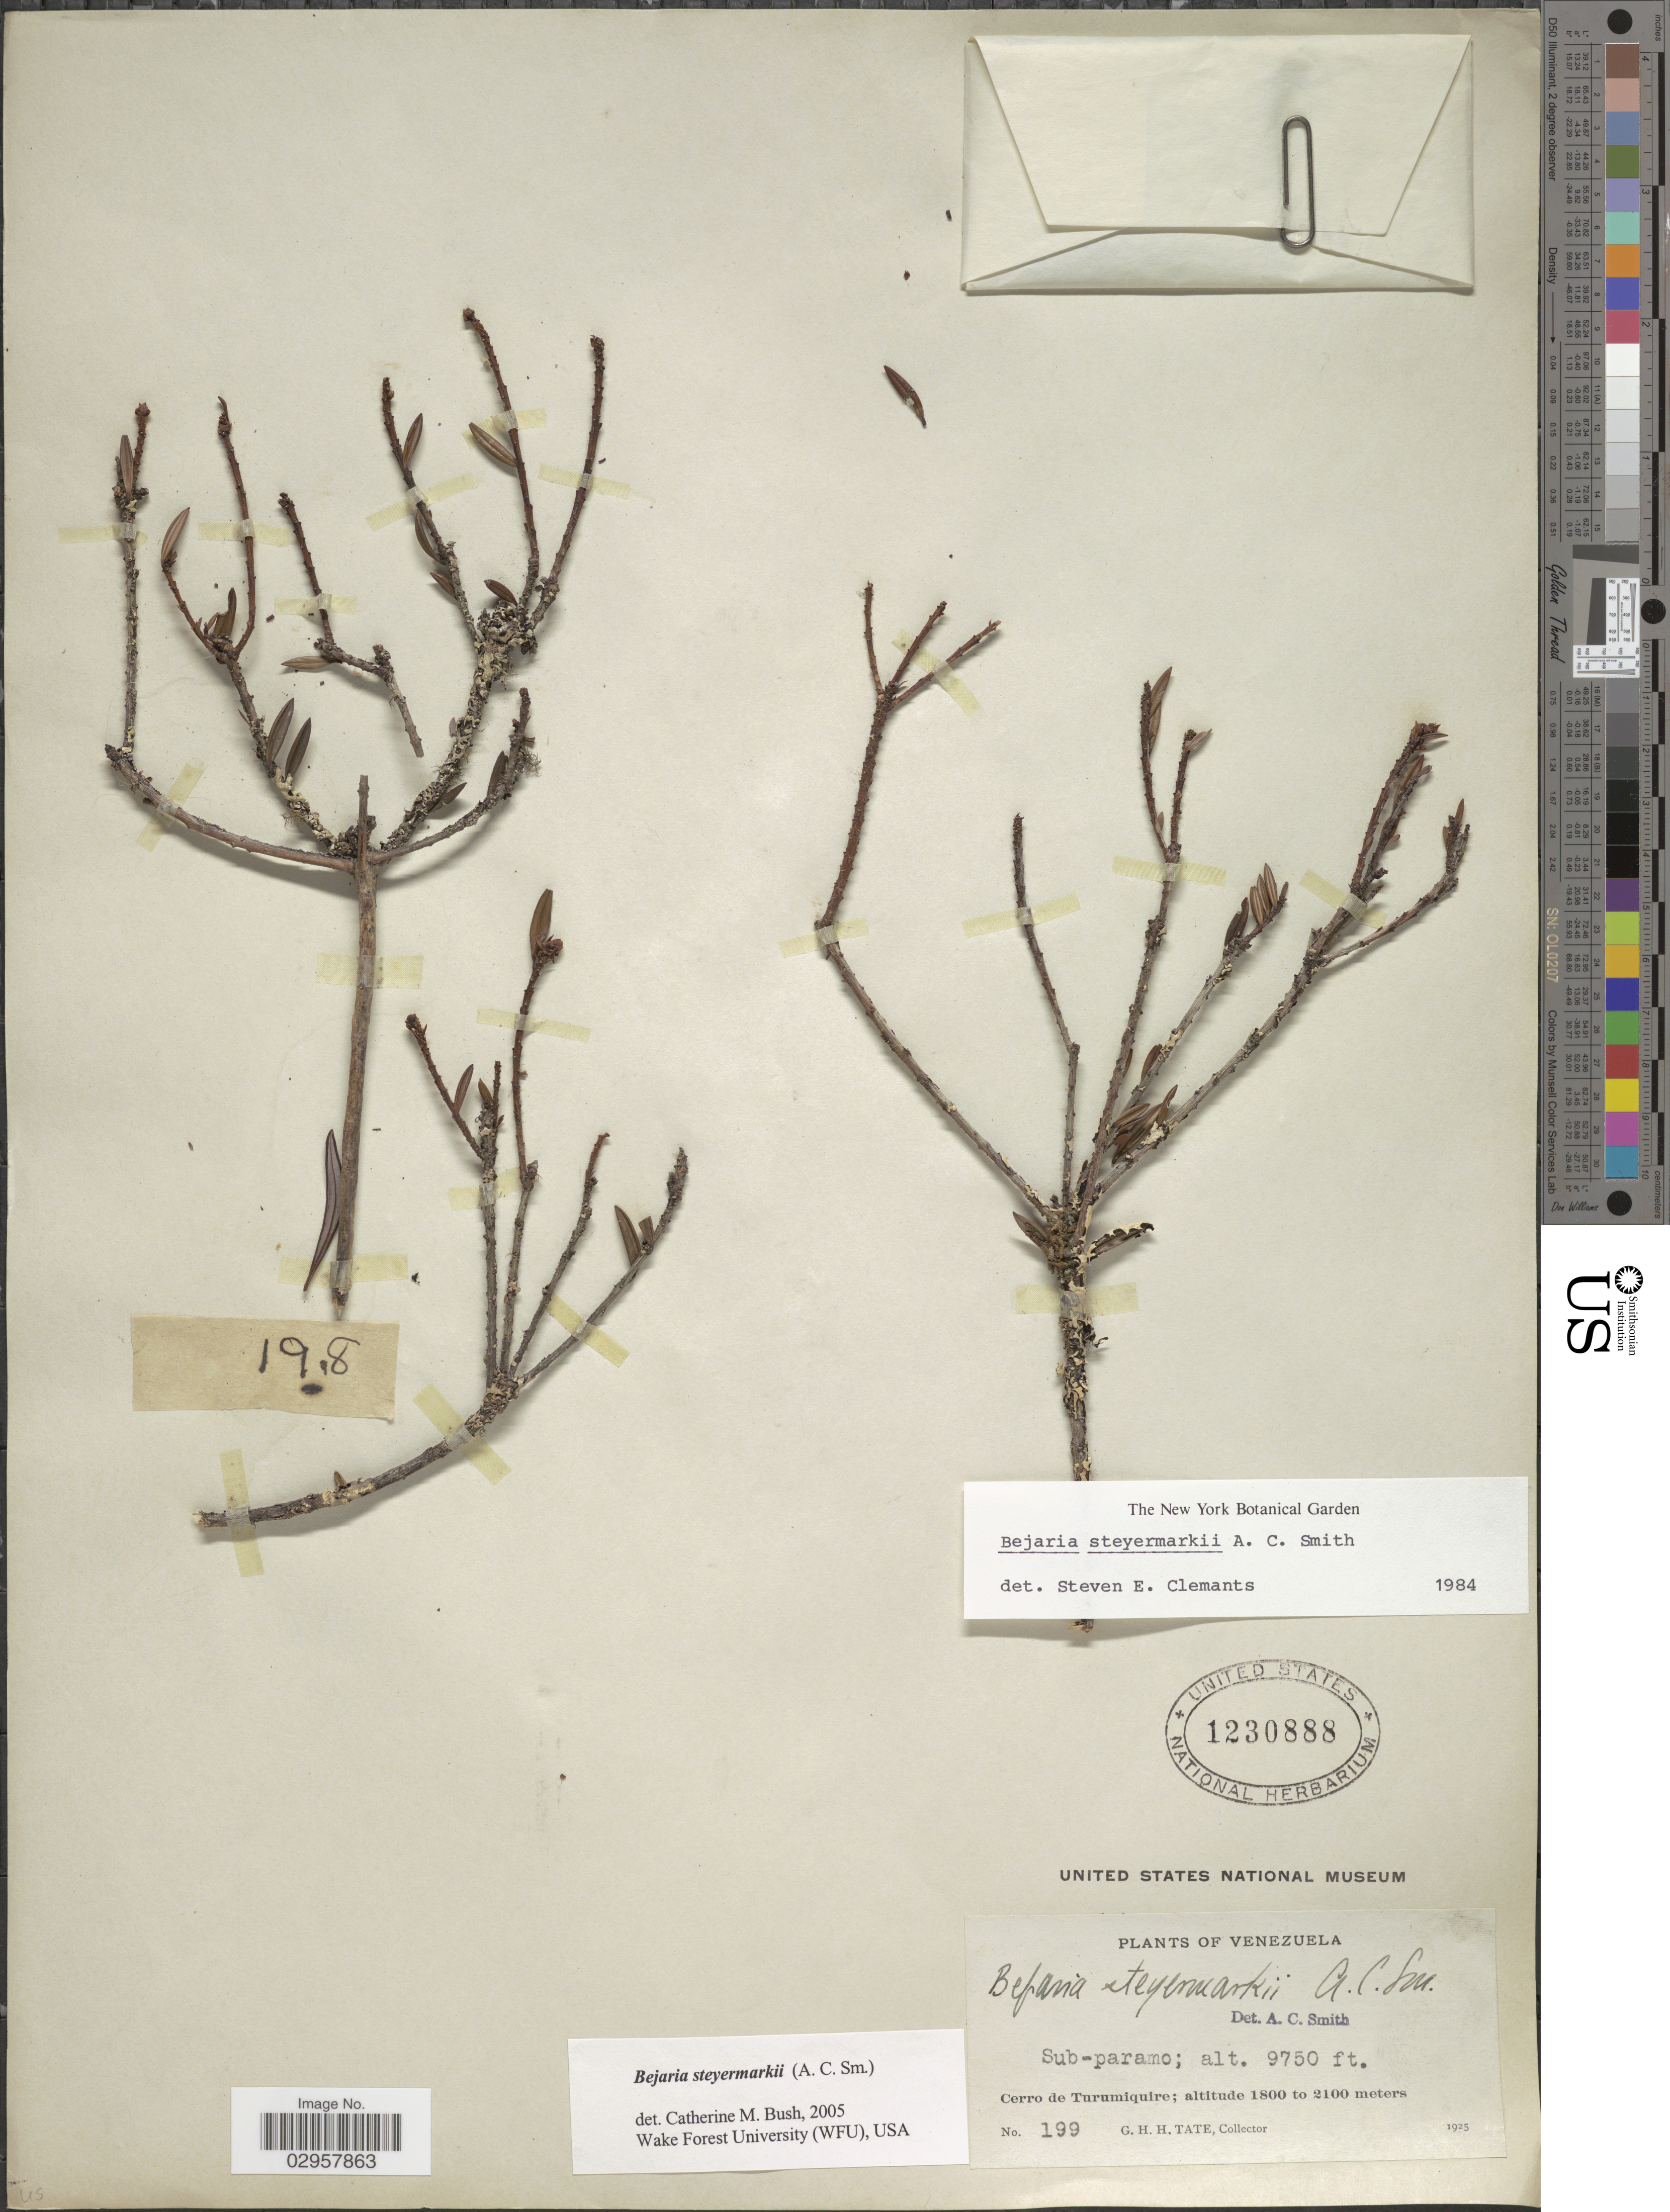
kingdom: Plantae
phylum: Tracheophyta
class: Magnoliopsida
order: Ericales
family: Ericaceae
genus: Bejaria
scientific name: Bejaria steyermarkii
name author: A.C. Sm.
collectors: G. H. H.Tate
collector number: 199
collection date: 1925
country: Venezuela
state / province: Sucre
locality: Cerro de Turumuquire.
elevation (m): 2972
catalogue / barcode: US 1230888